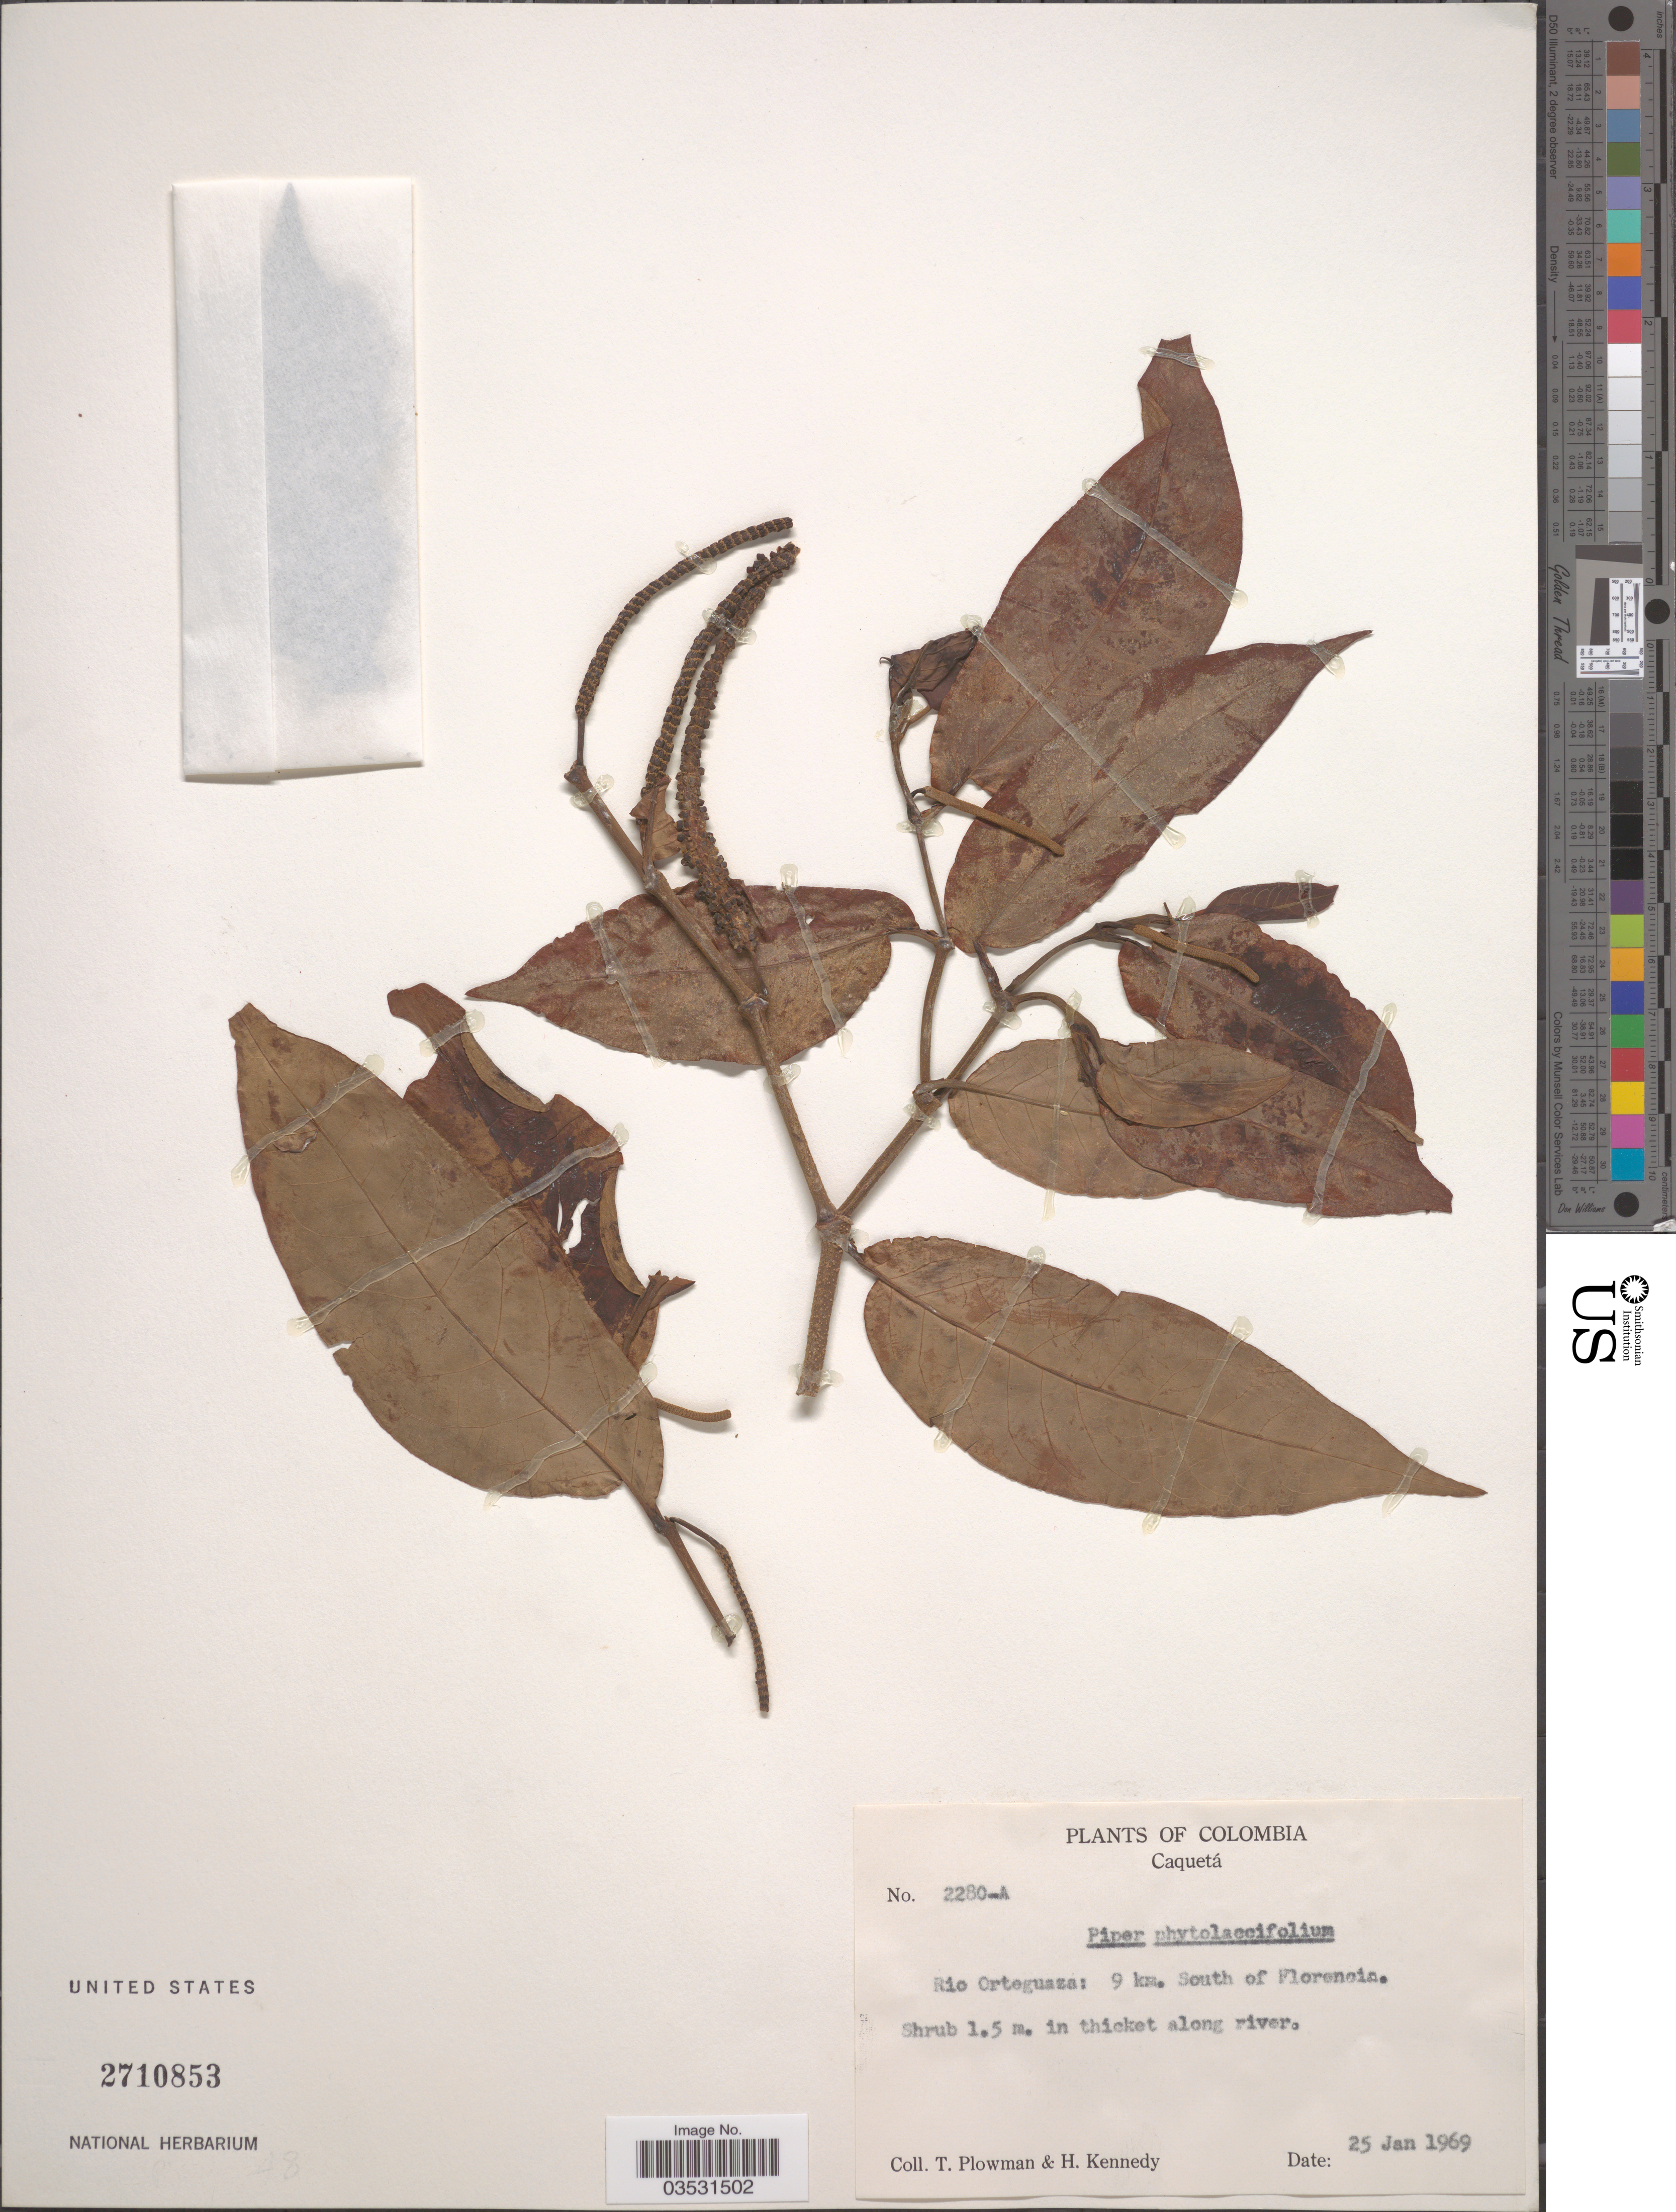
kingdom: Plantae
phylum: Tracheophyta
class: Magnoliopsida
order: Piperales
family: Piperaceae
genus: Piper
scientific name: Piper phytolaccifolium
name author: Opiz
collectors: T. Plowman & H. Kennedy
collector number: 2280A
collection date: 1969-01-25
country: Colombia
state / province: Caquetá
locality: Rio Orteguaza: 9 km. South of Florencia. In thicket along river.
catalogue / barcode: US 2710853